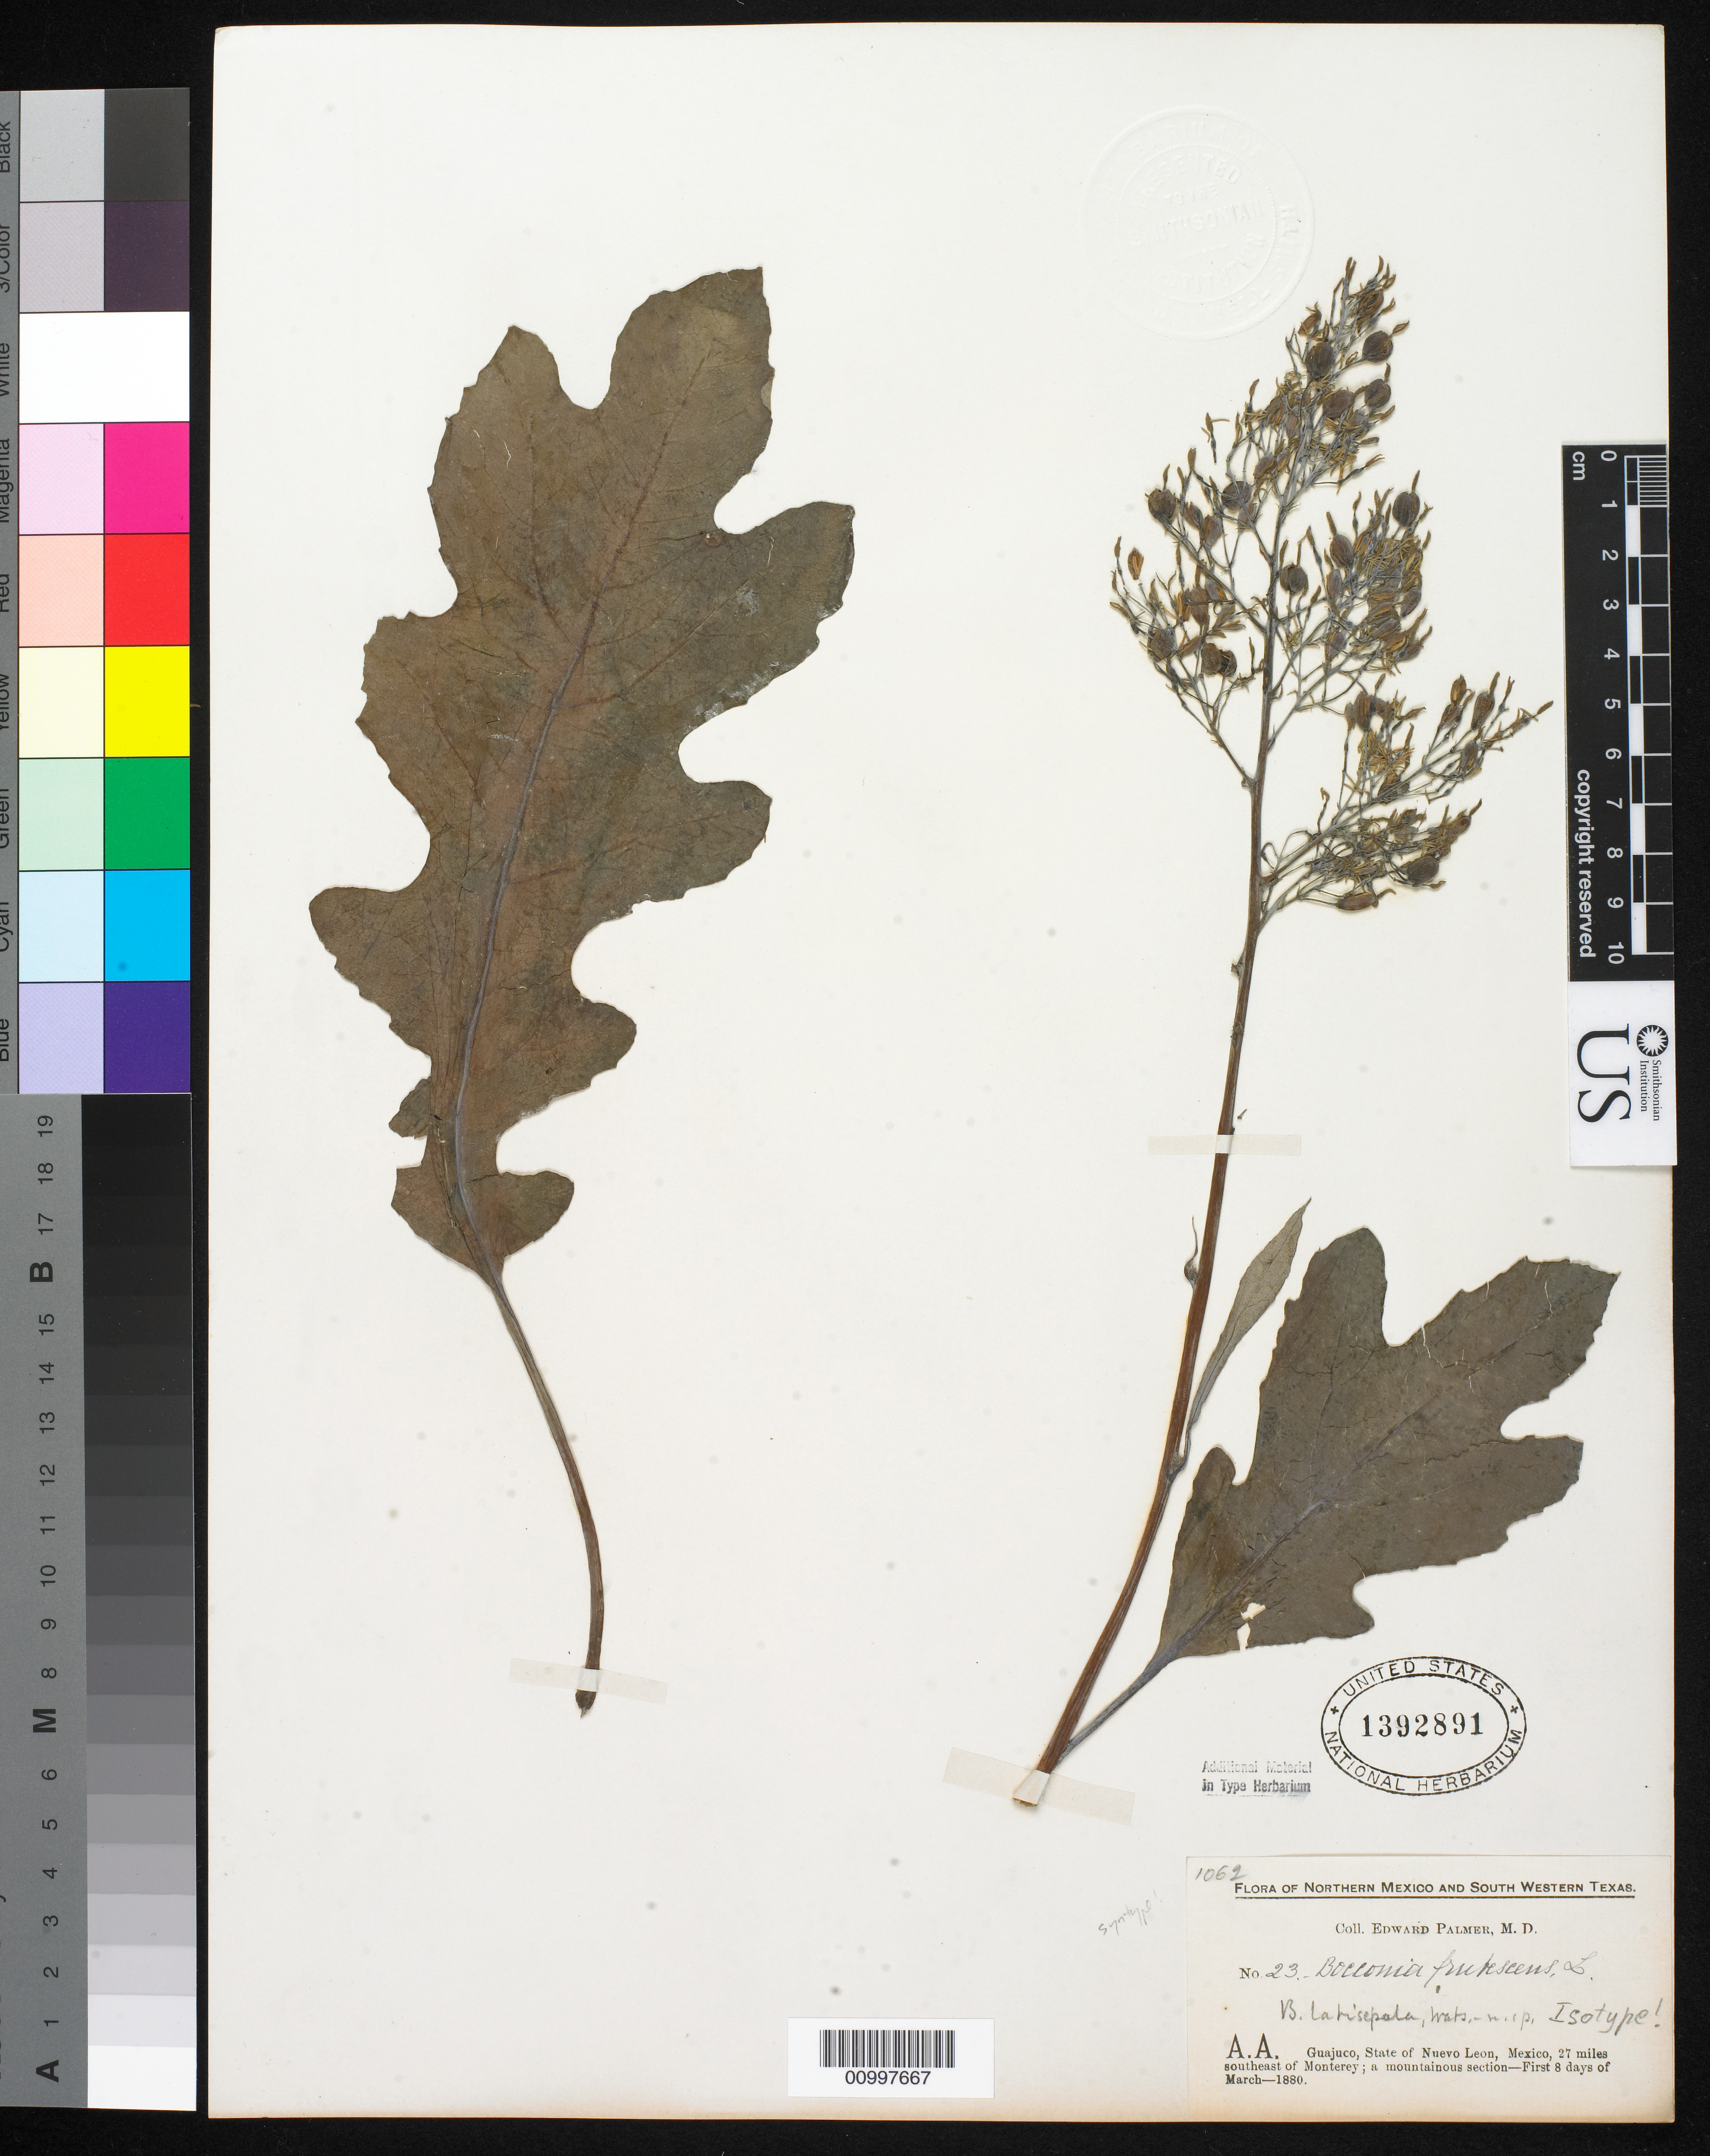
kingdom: Plantae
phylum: Tracheophyta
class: Magnoliopsida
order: Ranunculales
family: Papaveraceae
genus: Bocconia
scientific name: Bocconia latisepala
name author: S. Watson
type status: Syntype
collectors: E. Palmer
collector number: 23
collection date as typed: Mar 1880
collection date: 1880-03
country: Mexico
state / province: Nuevo León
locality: Guajuco, 27 miles southeast of Monterey; a mountainous section.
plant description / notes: Specimen ex John Donnell Smith herbarium.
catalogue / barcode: US 1392891